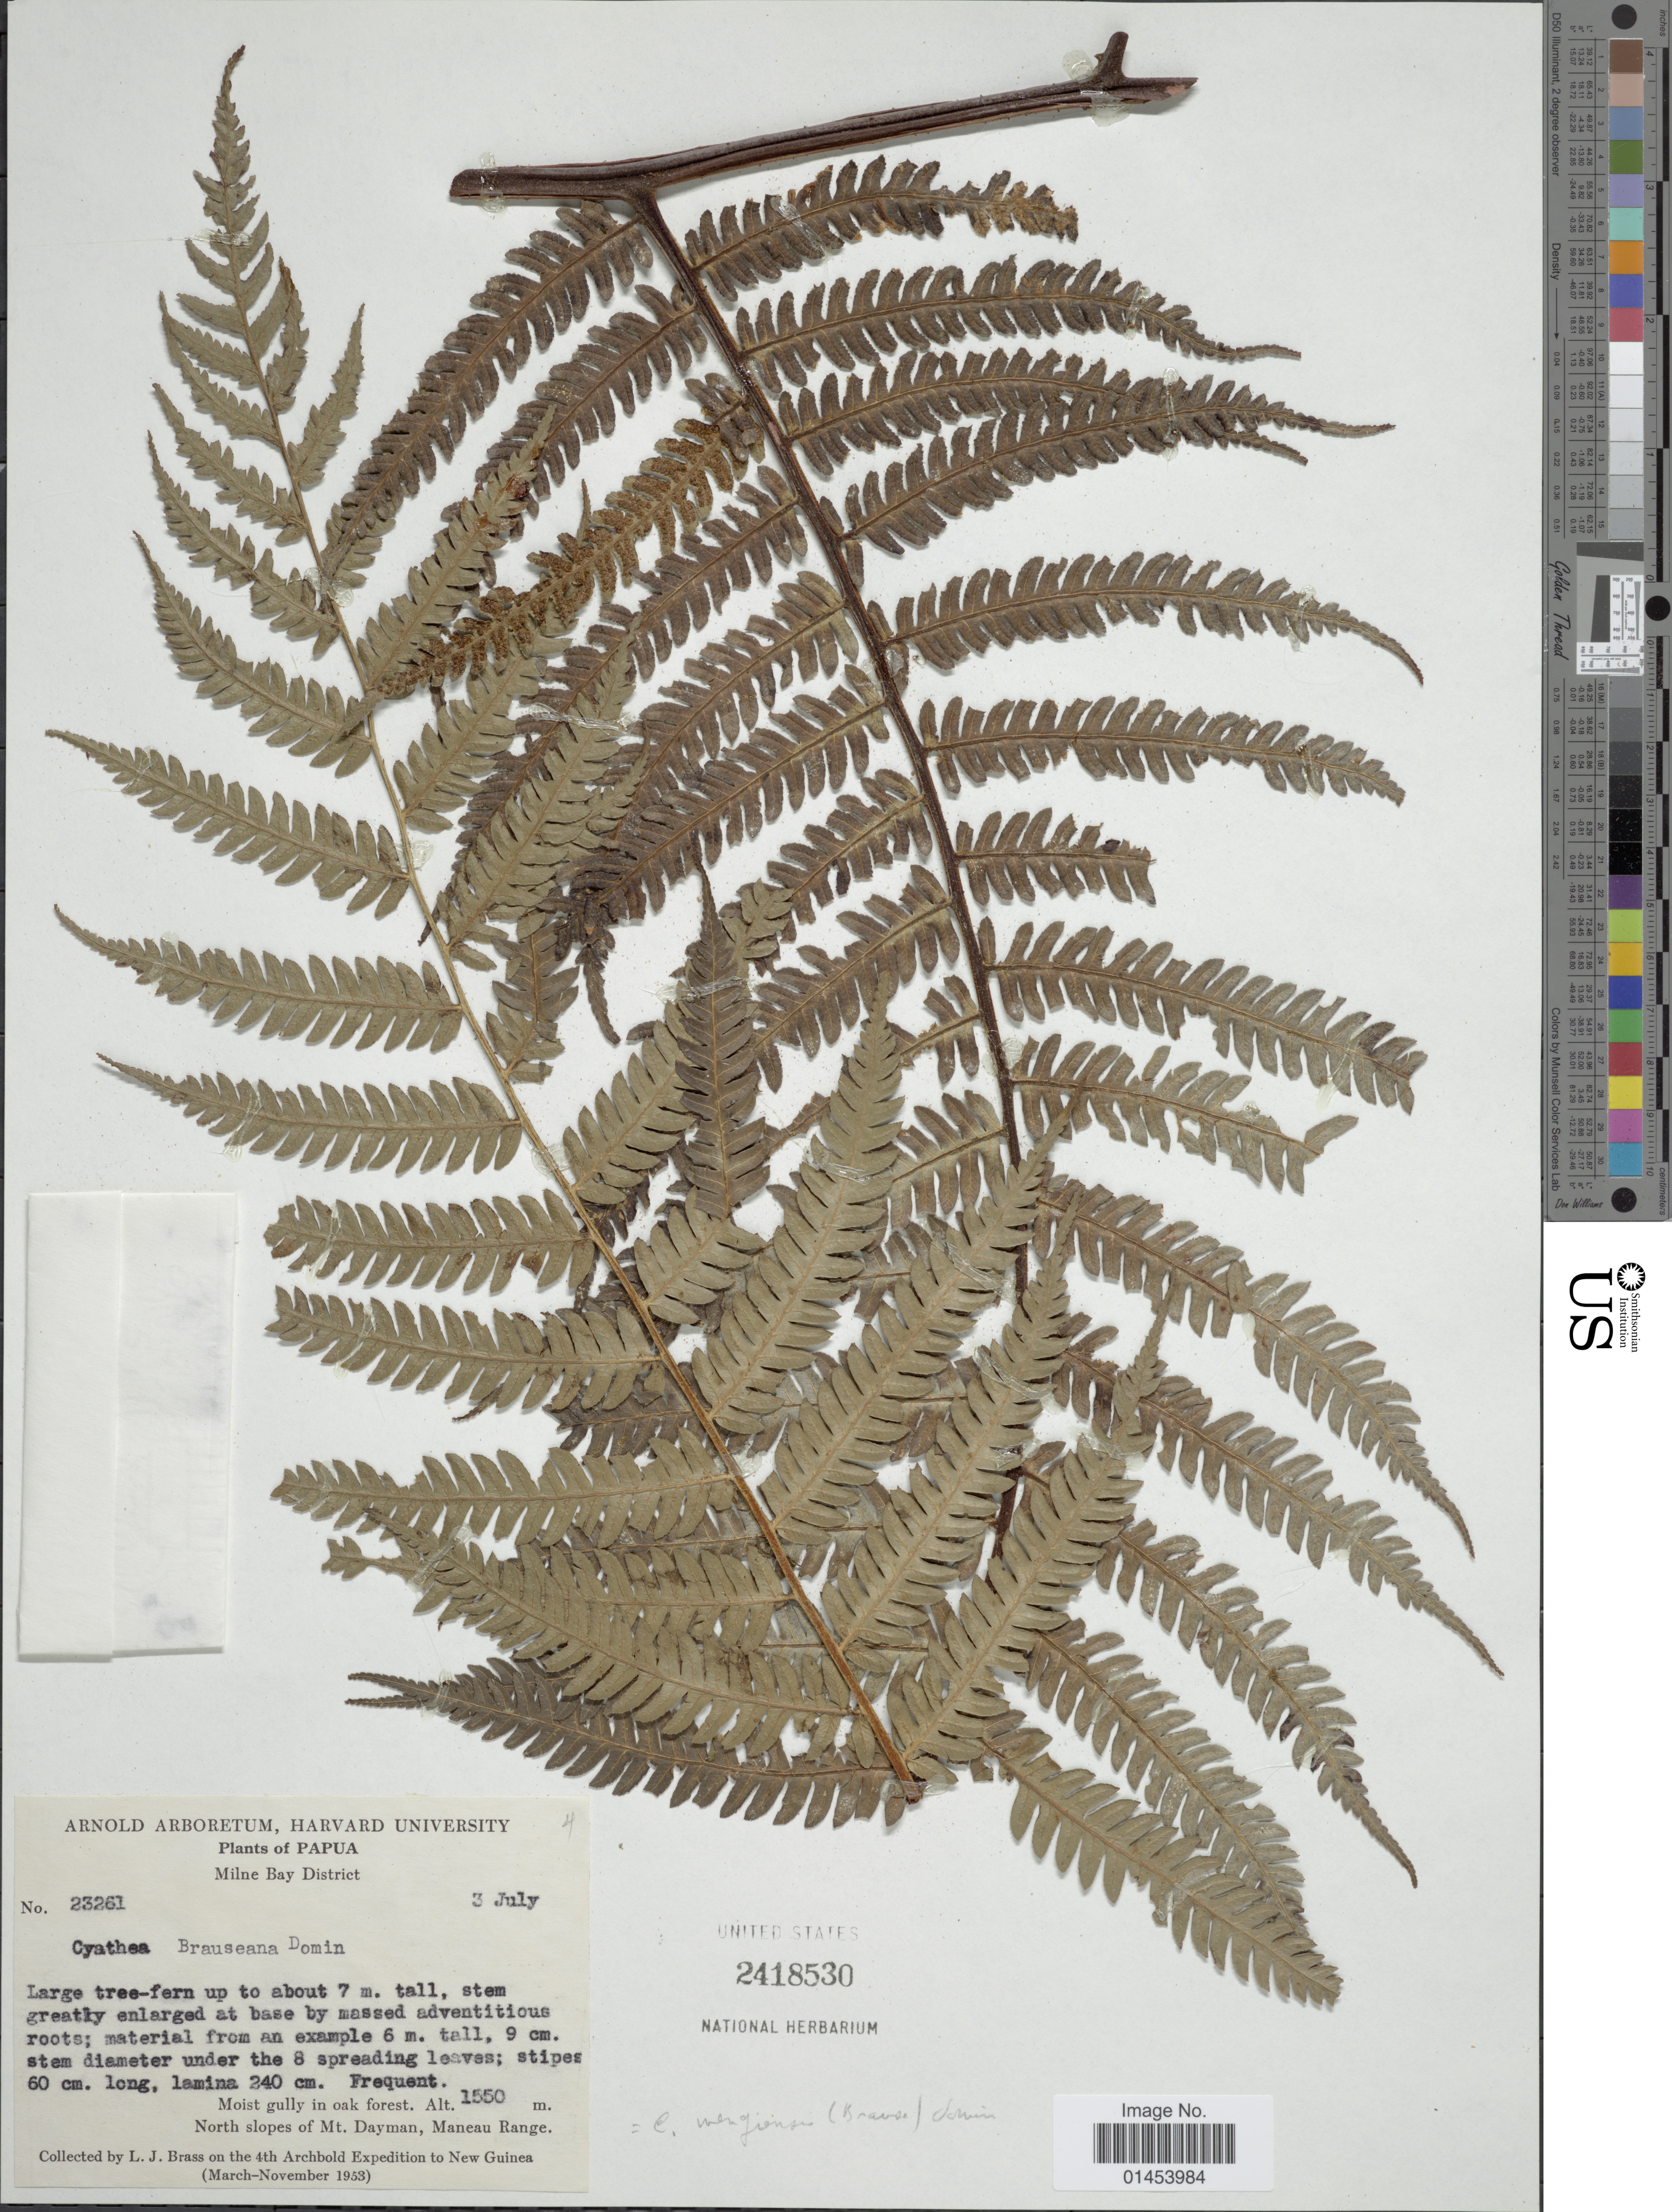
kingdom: Plantae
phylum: Tracheophyta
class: Polypodiopsida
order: Cyatheales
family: Cyatheaceae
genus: Cyathea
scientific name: Cyathea wengiensis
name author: (Brause) Domin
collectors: L. J. Brass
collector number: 23261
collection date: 1953-07-03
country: Papua New Guinea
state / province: Milne Bay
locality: North slopes of Mt. Dayman, Maneau Range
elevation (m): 1550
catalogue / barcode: US 2418530